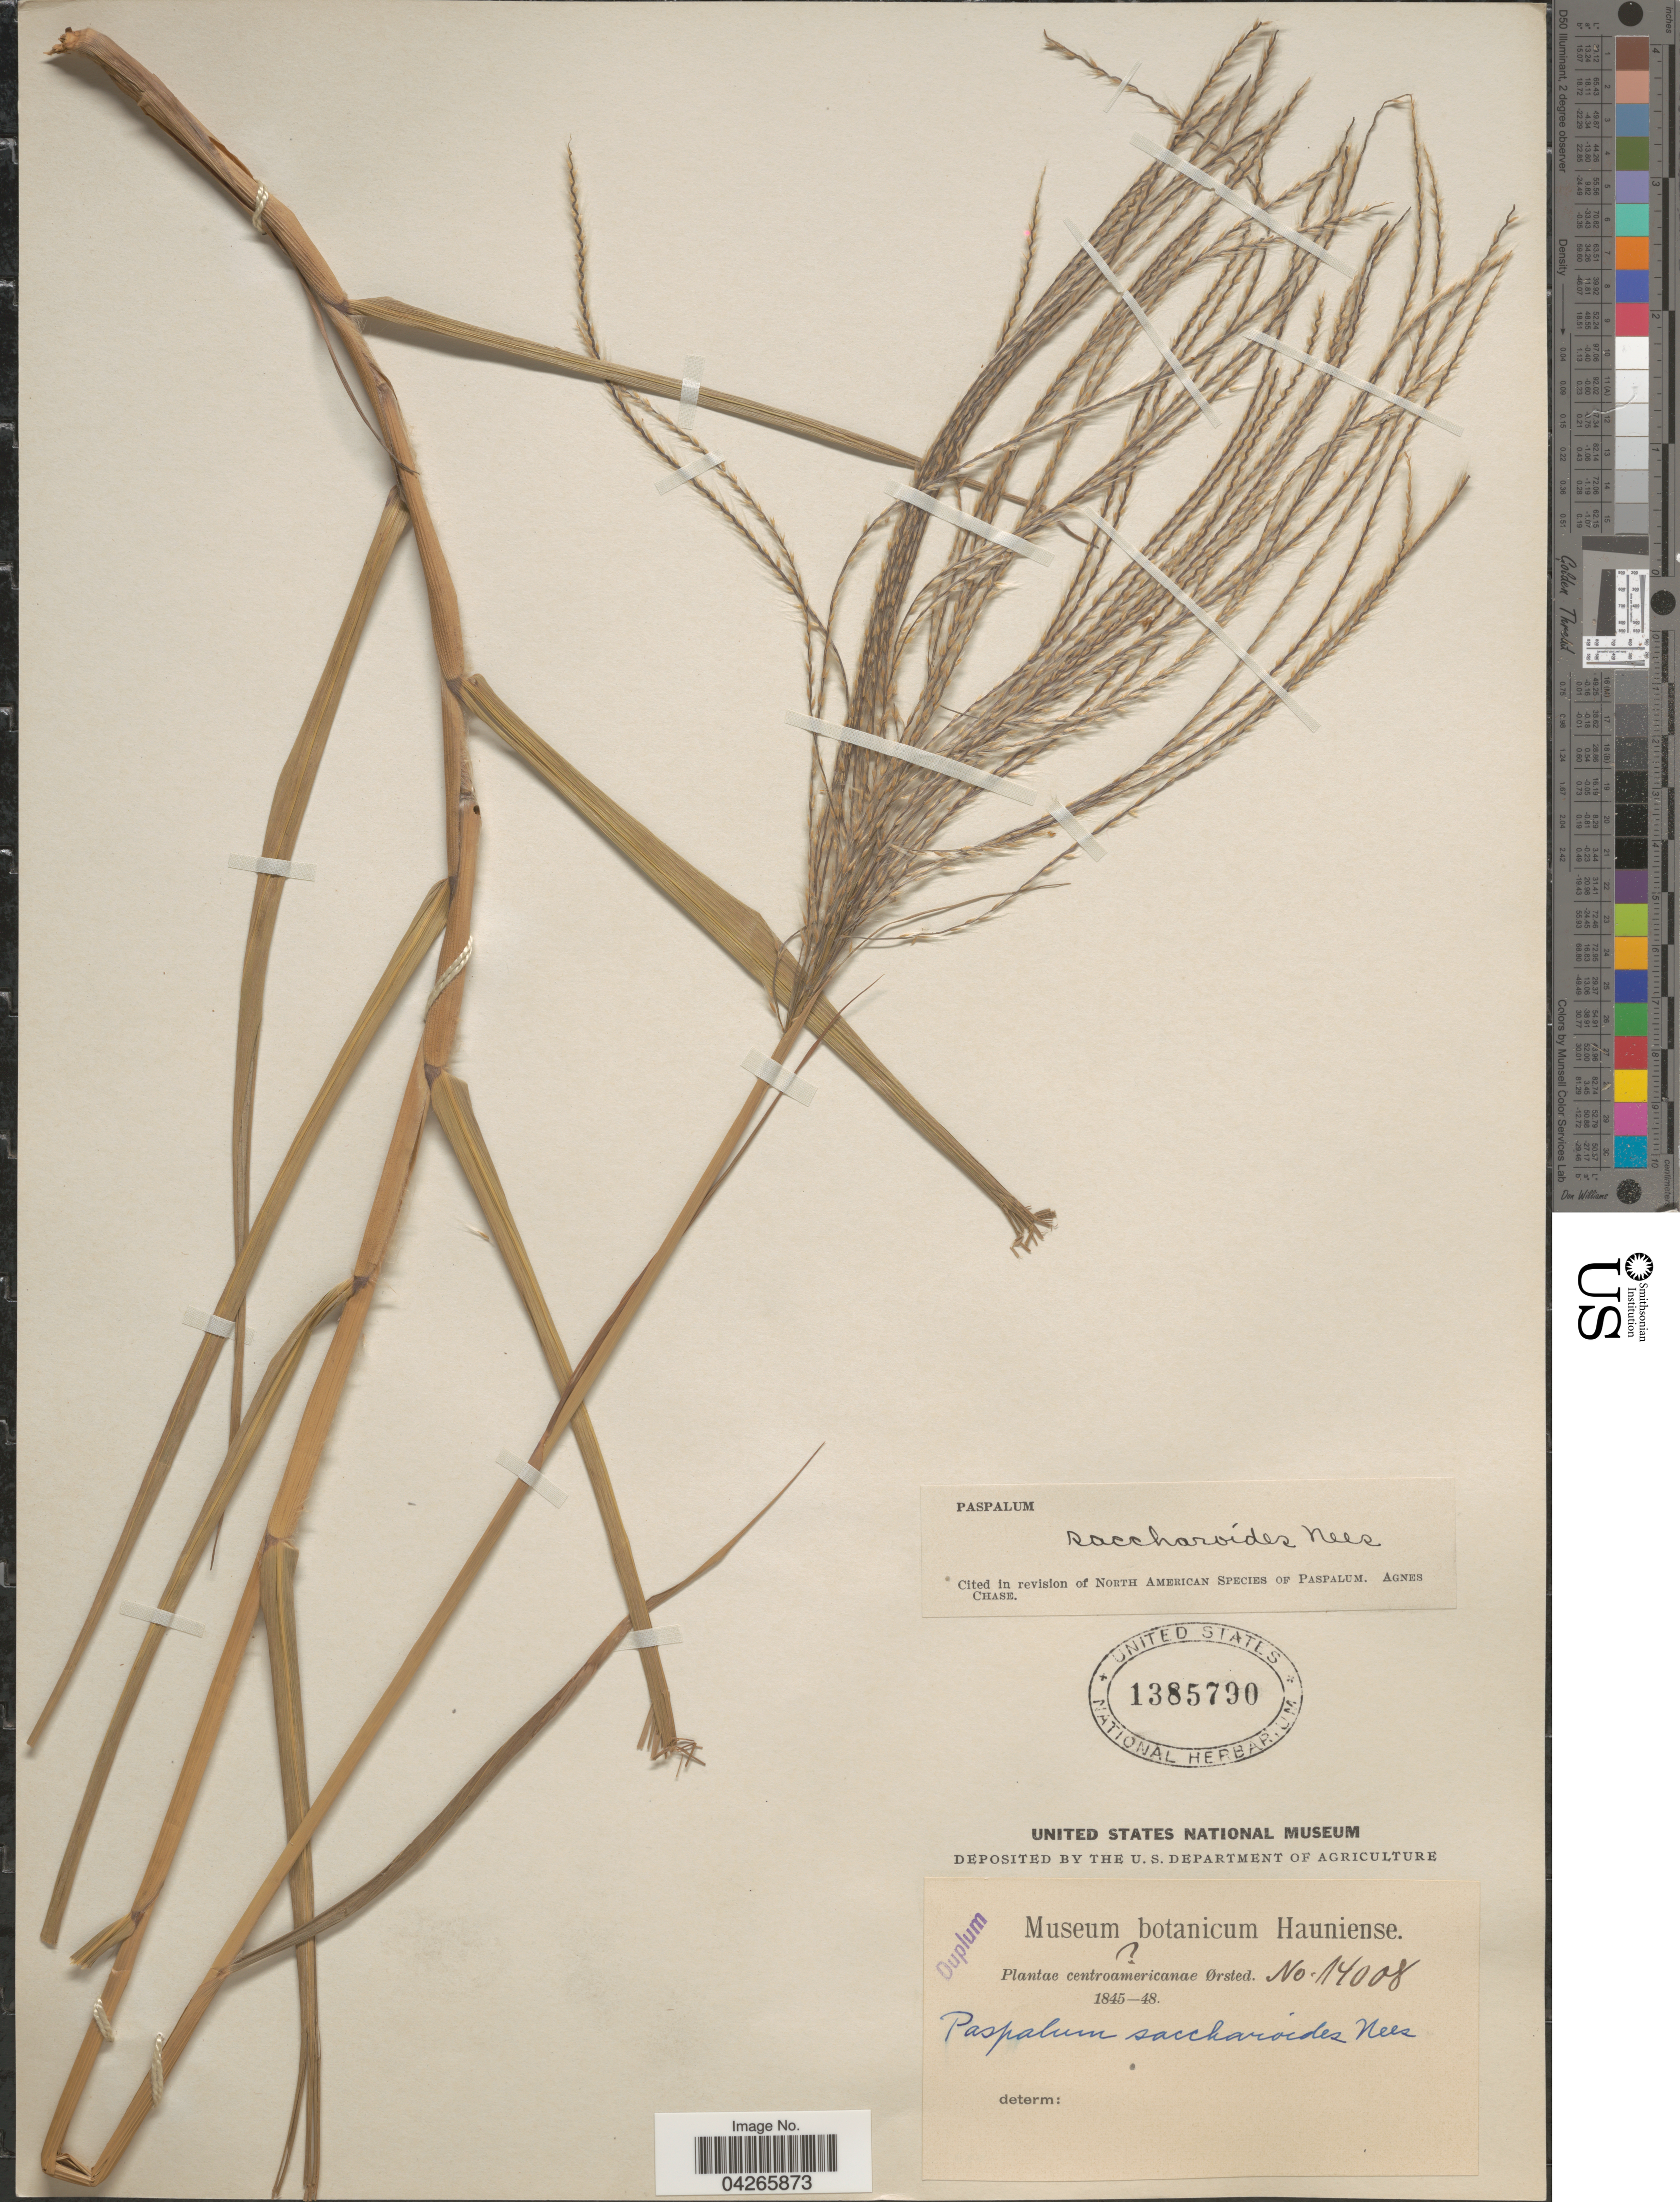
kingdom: Plantae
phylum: Tracheophyta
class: Liliopsida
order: Poales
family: Poaceae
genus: Paspalum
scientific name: Paspalum saccharoides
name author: Nees ex Trin.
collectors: Ørsted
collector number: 14008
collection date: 1845/1848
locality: Centroamericanae.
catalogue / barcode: US 1385790